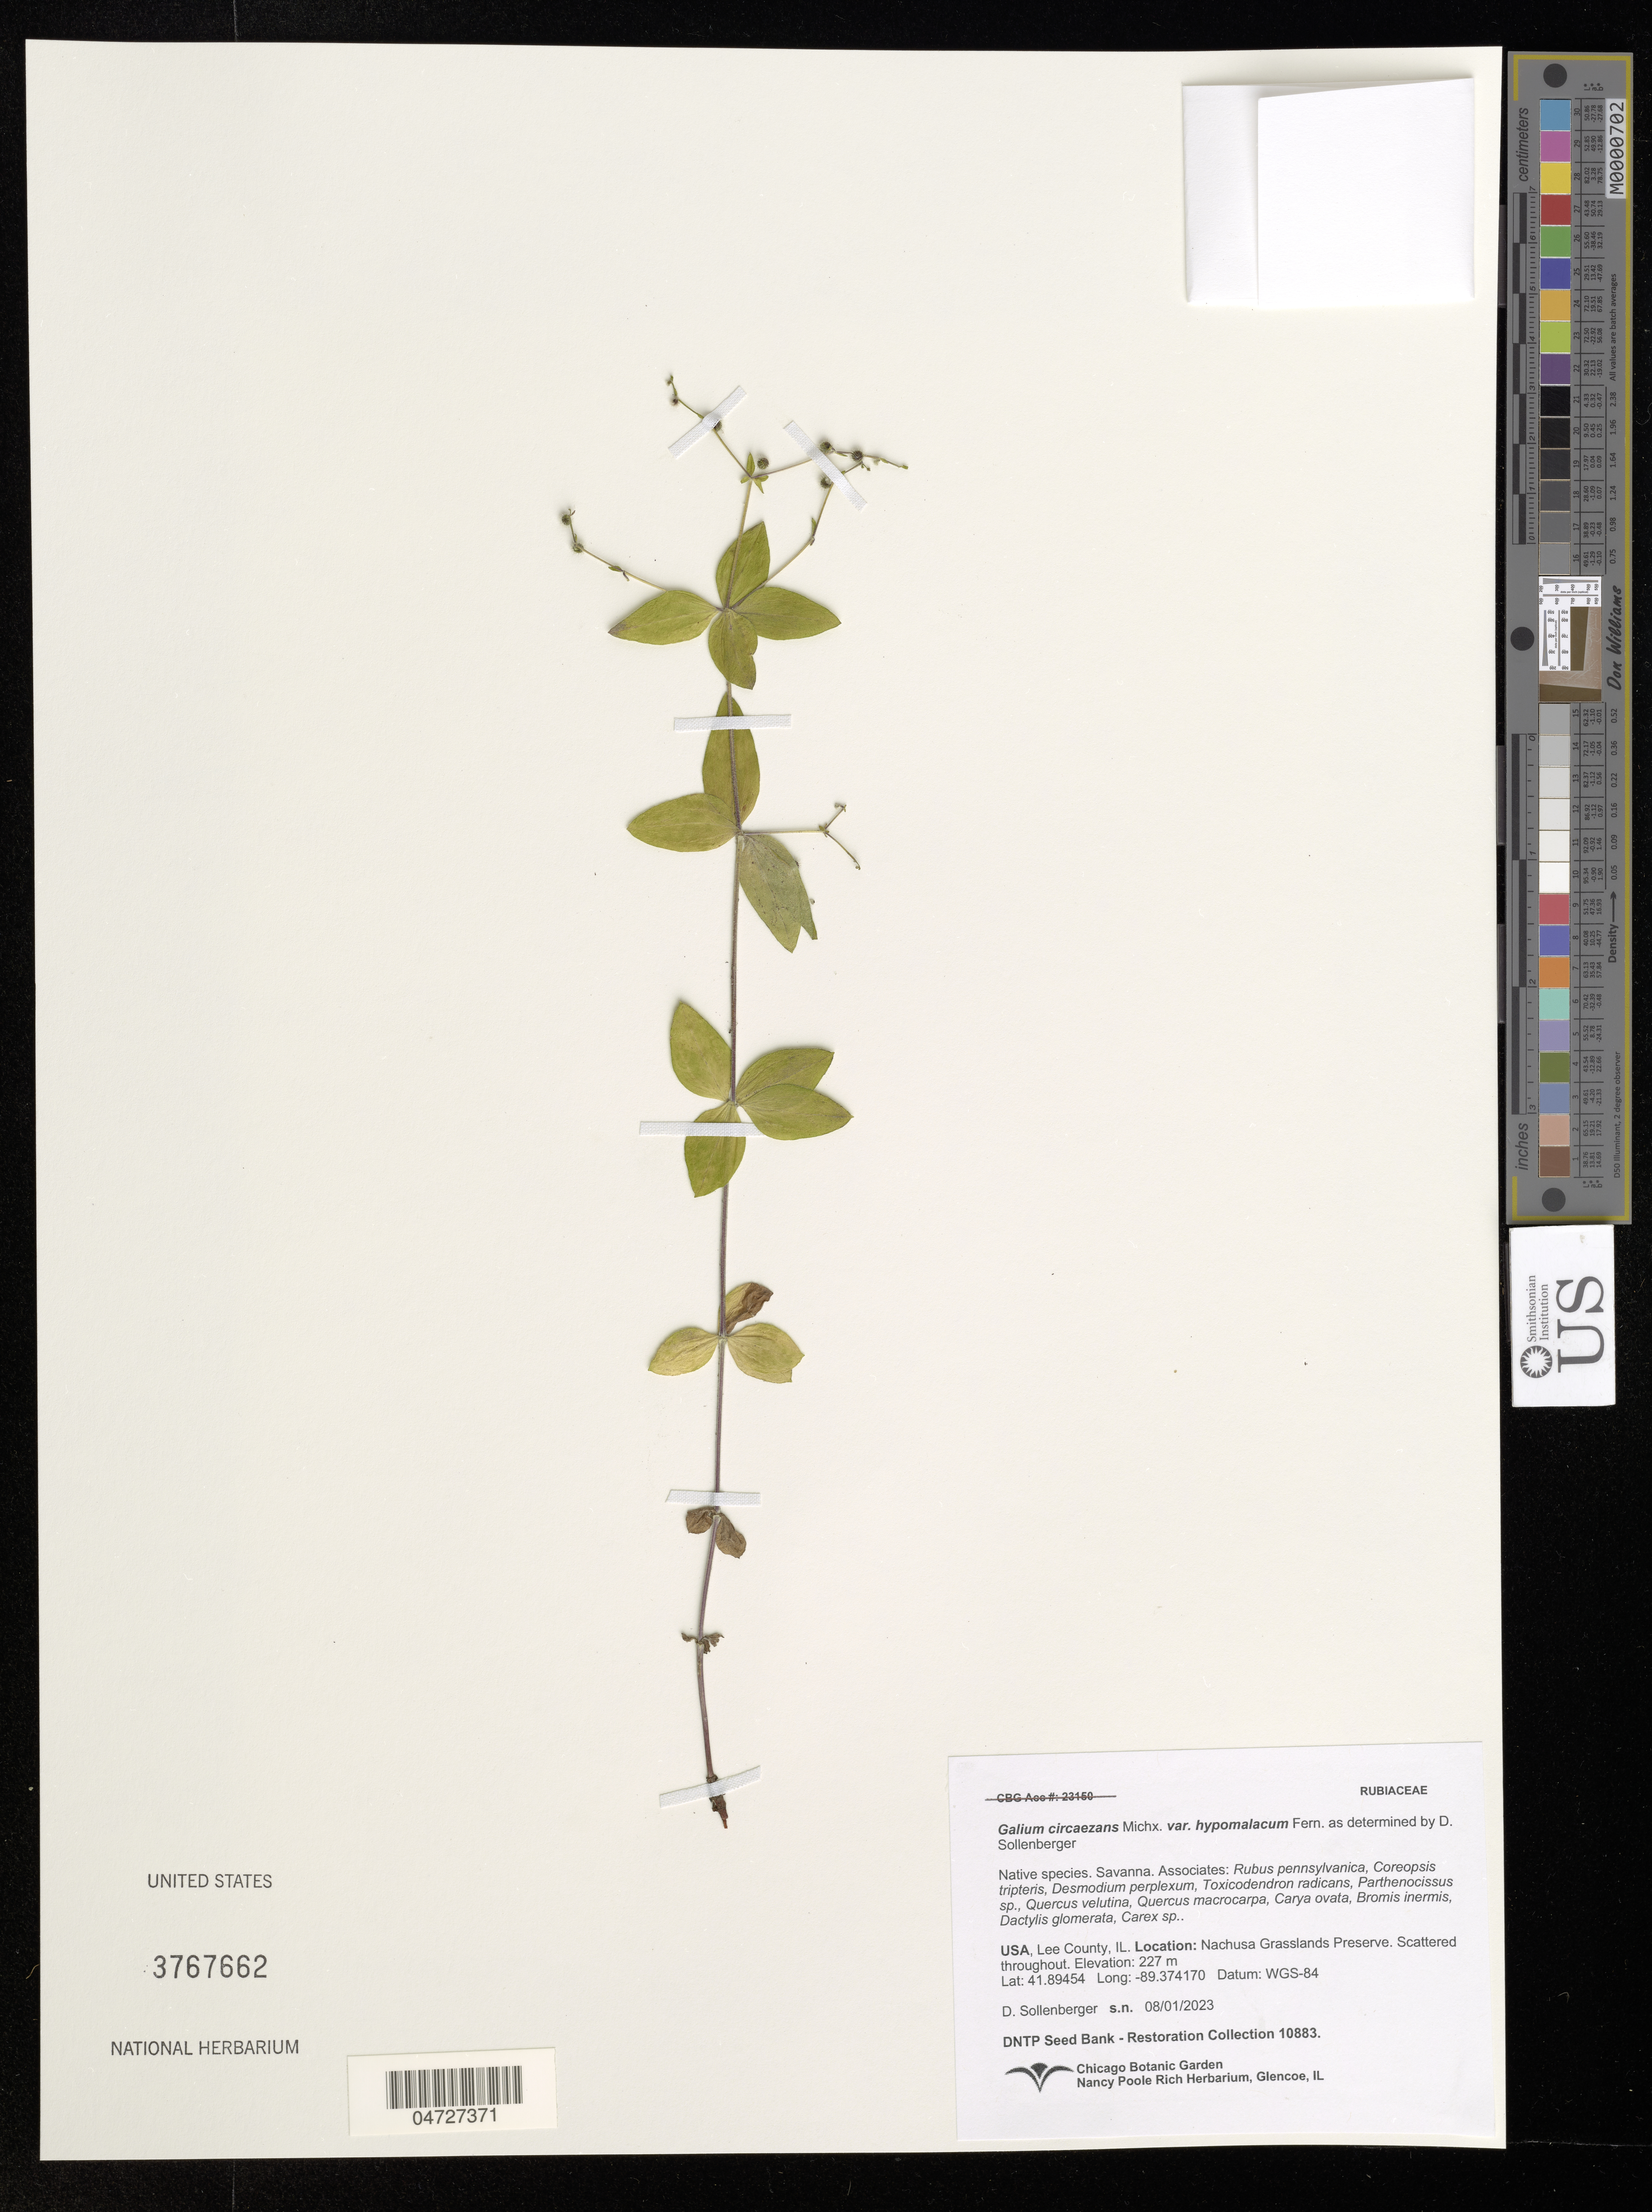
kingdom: Plantae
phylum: Tracheophyta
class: Magnoliopsida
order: Gentianales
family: Rubiaceae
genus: Galium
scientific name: Galium circaezans var. hypomalacum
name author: Fernald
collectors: D. Sollenberger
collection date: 2023-01-08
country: United States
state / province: Illinois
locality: Lee County. Nachusa Grasslands Preserve. Scattered throughout.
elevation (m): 227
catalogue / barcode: US 3767662